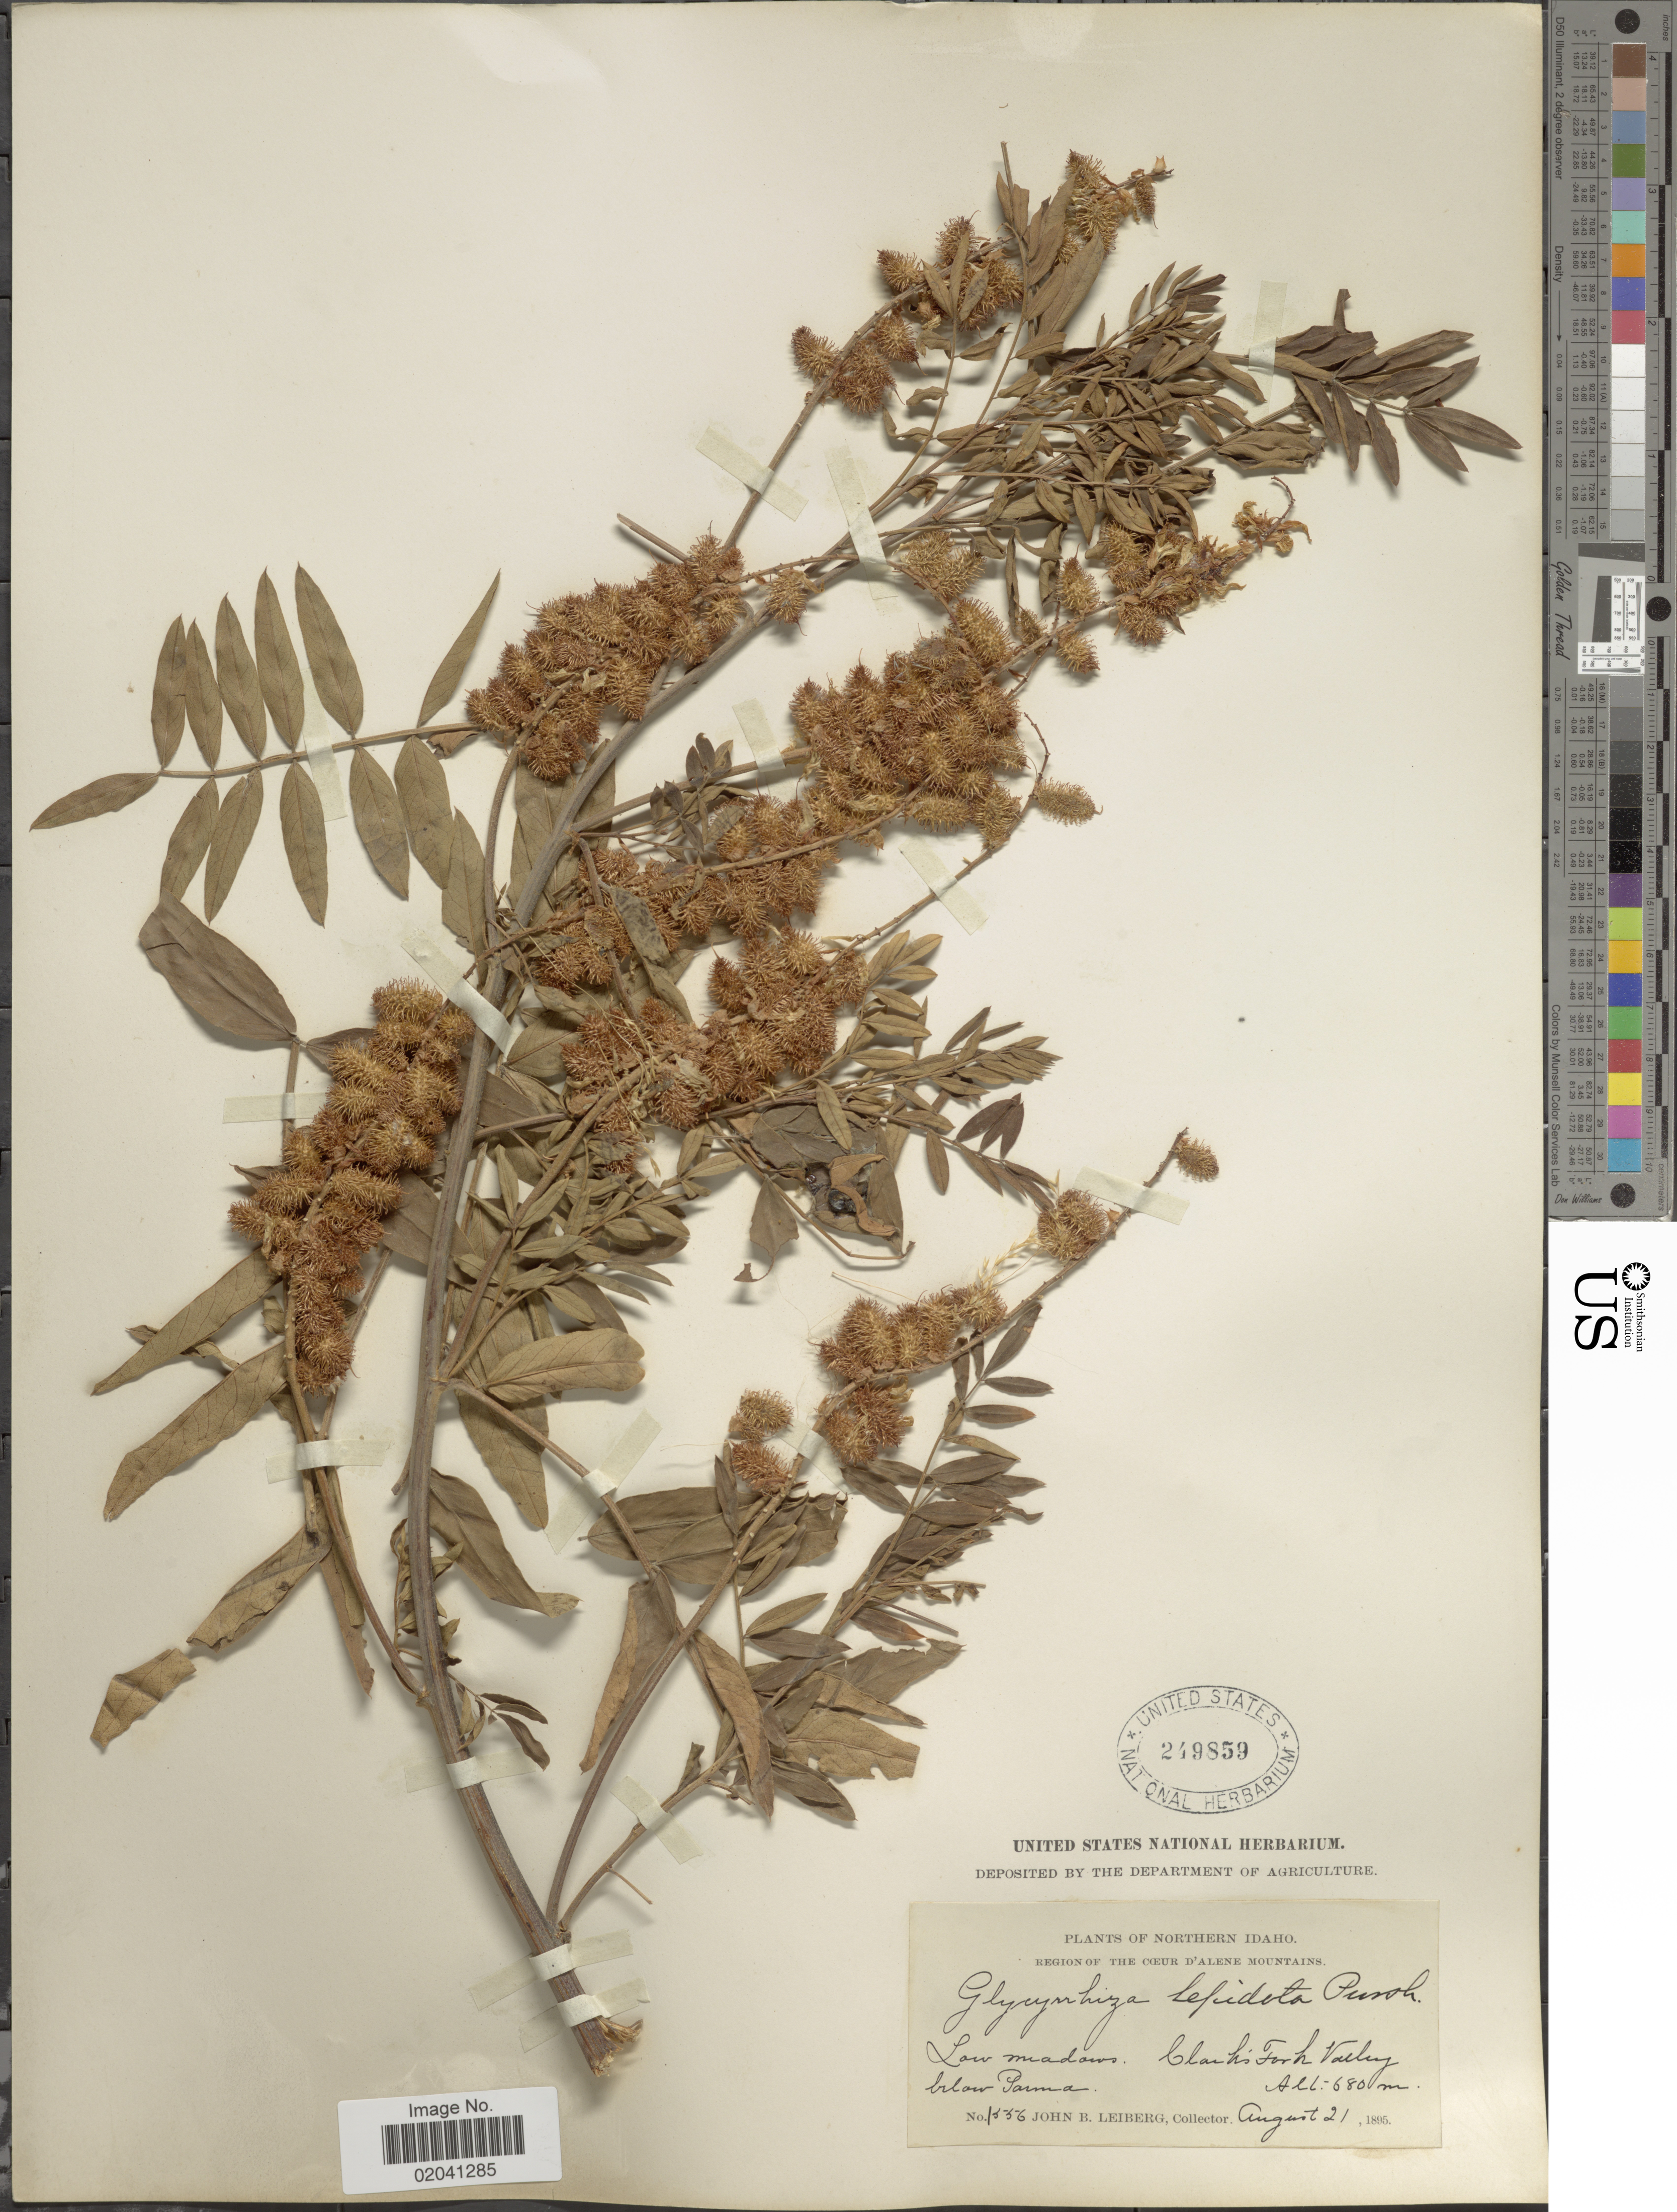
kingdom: Plantae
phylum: Tracheophyta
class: Magnoliopsida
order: Fabales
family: Fabaceae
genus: Glycyrrhiza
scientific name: Glycyrrhiza lepidota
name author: Pursh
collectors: J. B. Leiberg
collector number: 1556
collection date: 1895-08-21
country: United States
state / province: Idaho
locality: Northern Idaho, Region of the Coeur d'Alene Mountains. Low meadow, Clark's Fork Valley below Parma.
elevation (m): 680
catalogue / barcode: US 249859